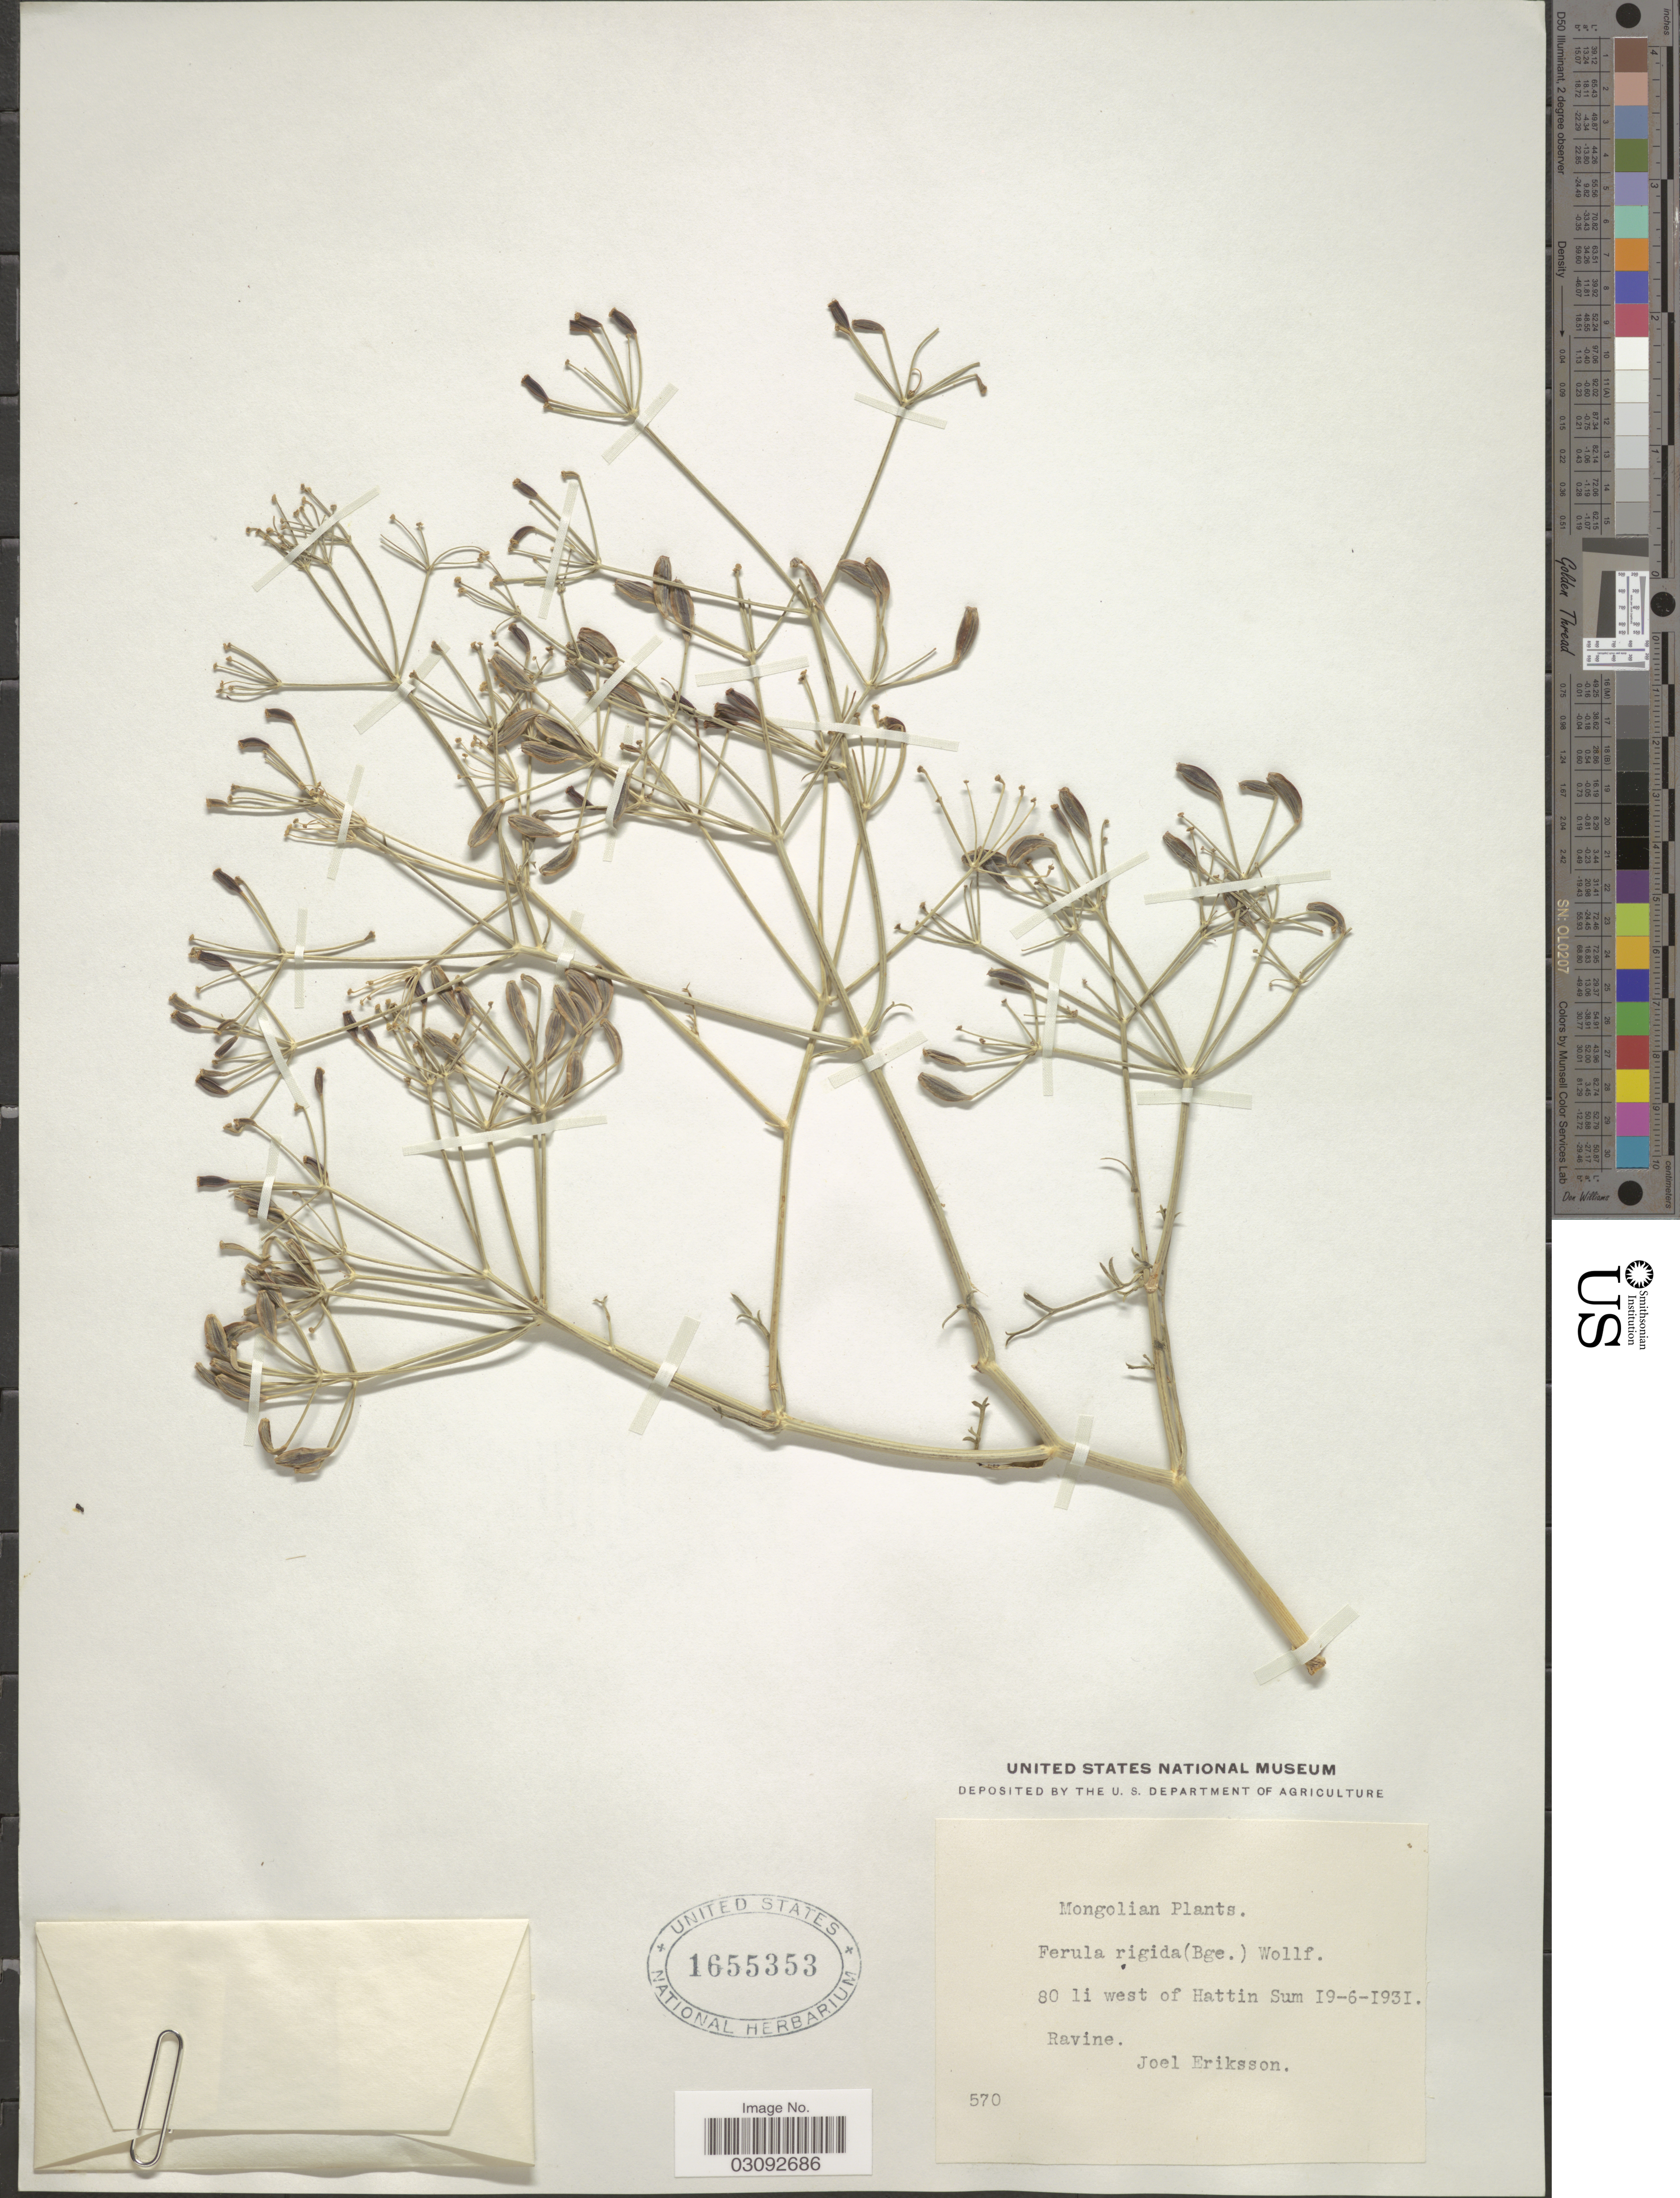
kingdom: Plantae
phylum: Tracheophyta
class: Magnoliopsida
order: Apiales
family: Apiaceae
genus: Ferula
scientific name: Ferula rigida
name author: Ten.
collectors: J. Eriksson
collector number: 570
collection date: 1931-06-19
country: Mongolia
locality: Mongolian, 80 li west of Hattin Sum. Ravine.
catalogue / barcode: US 1655353